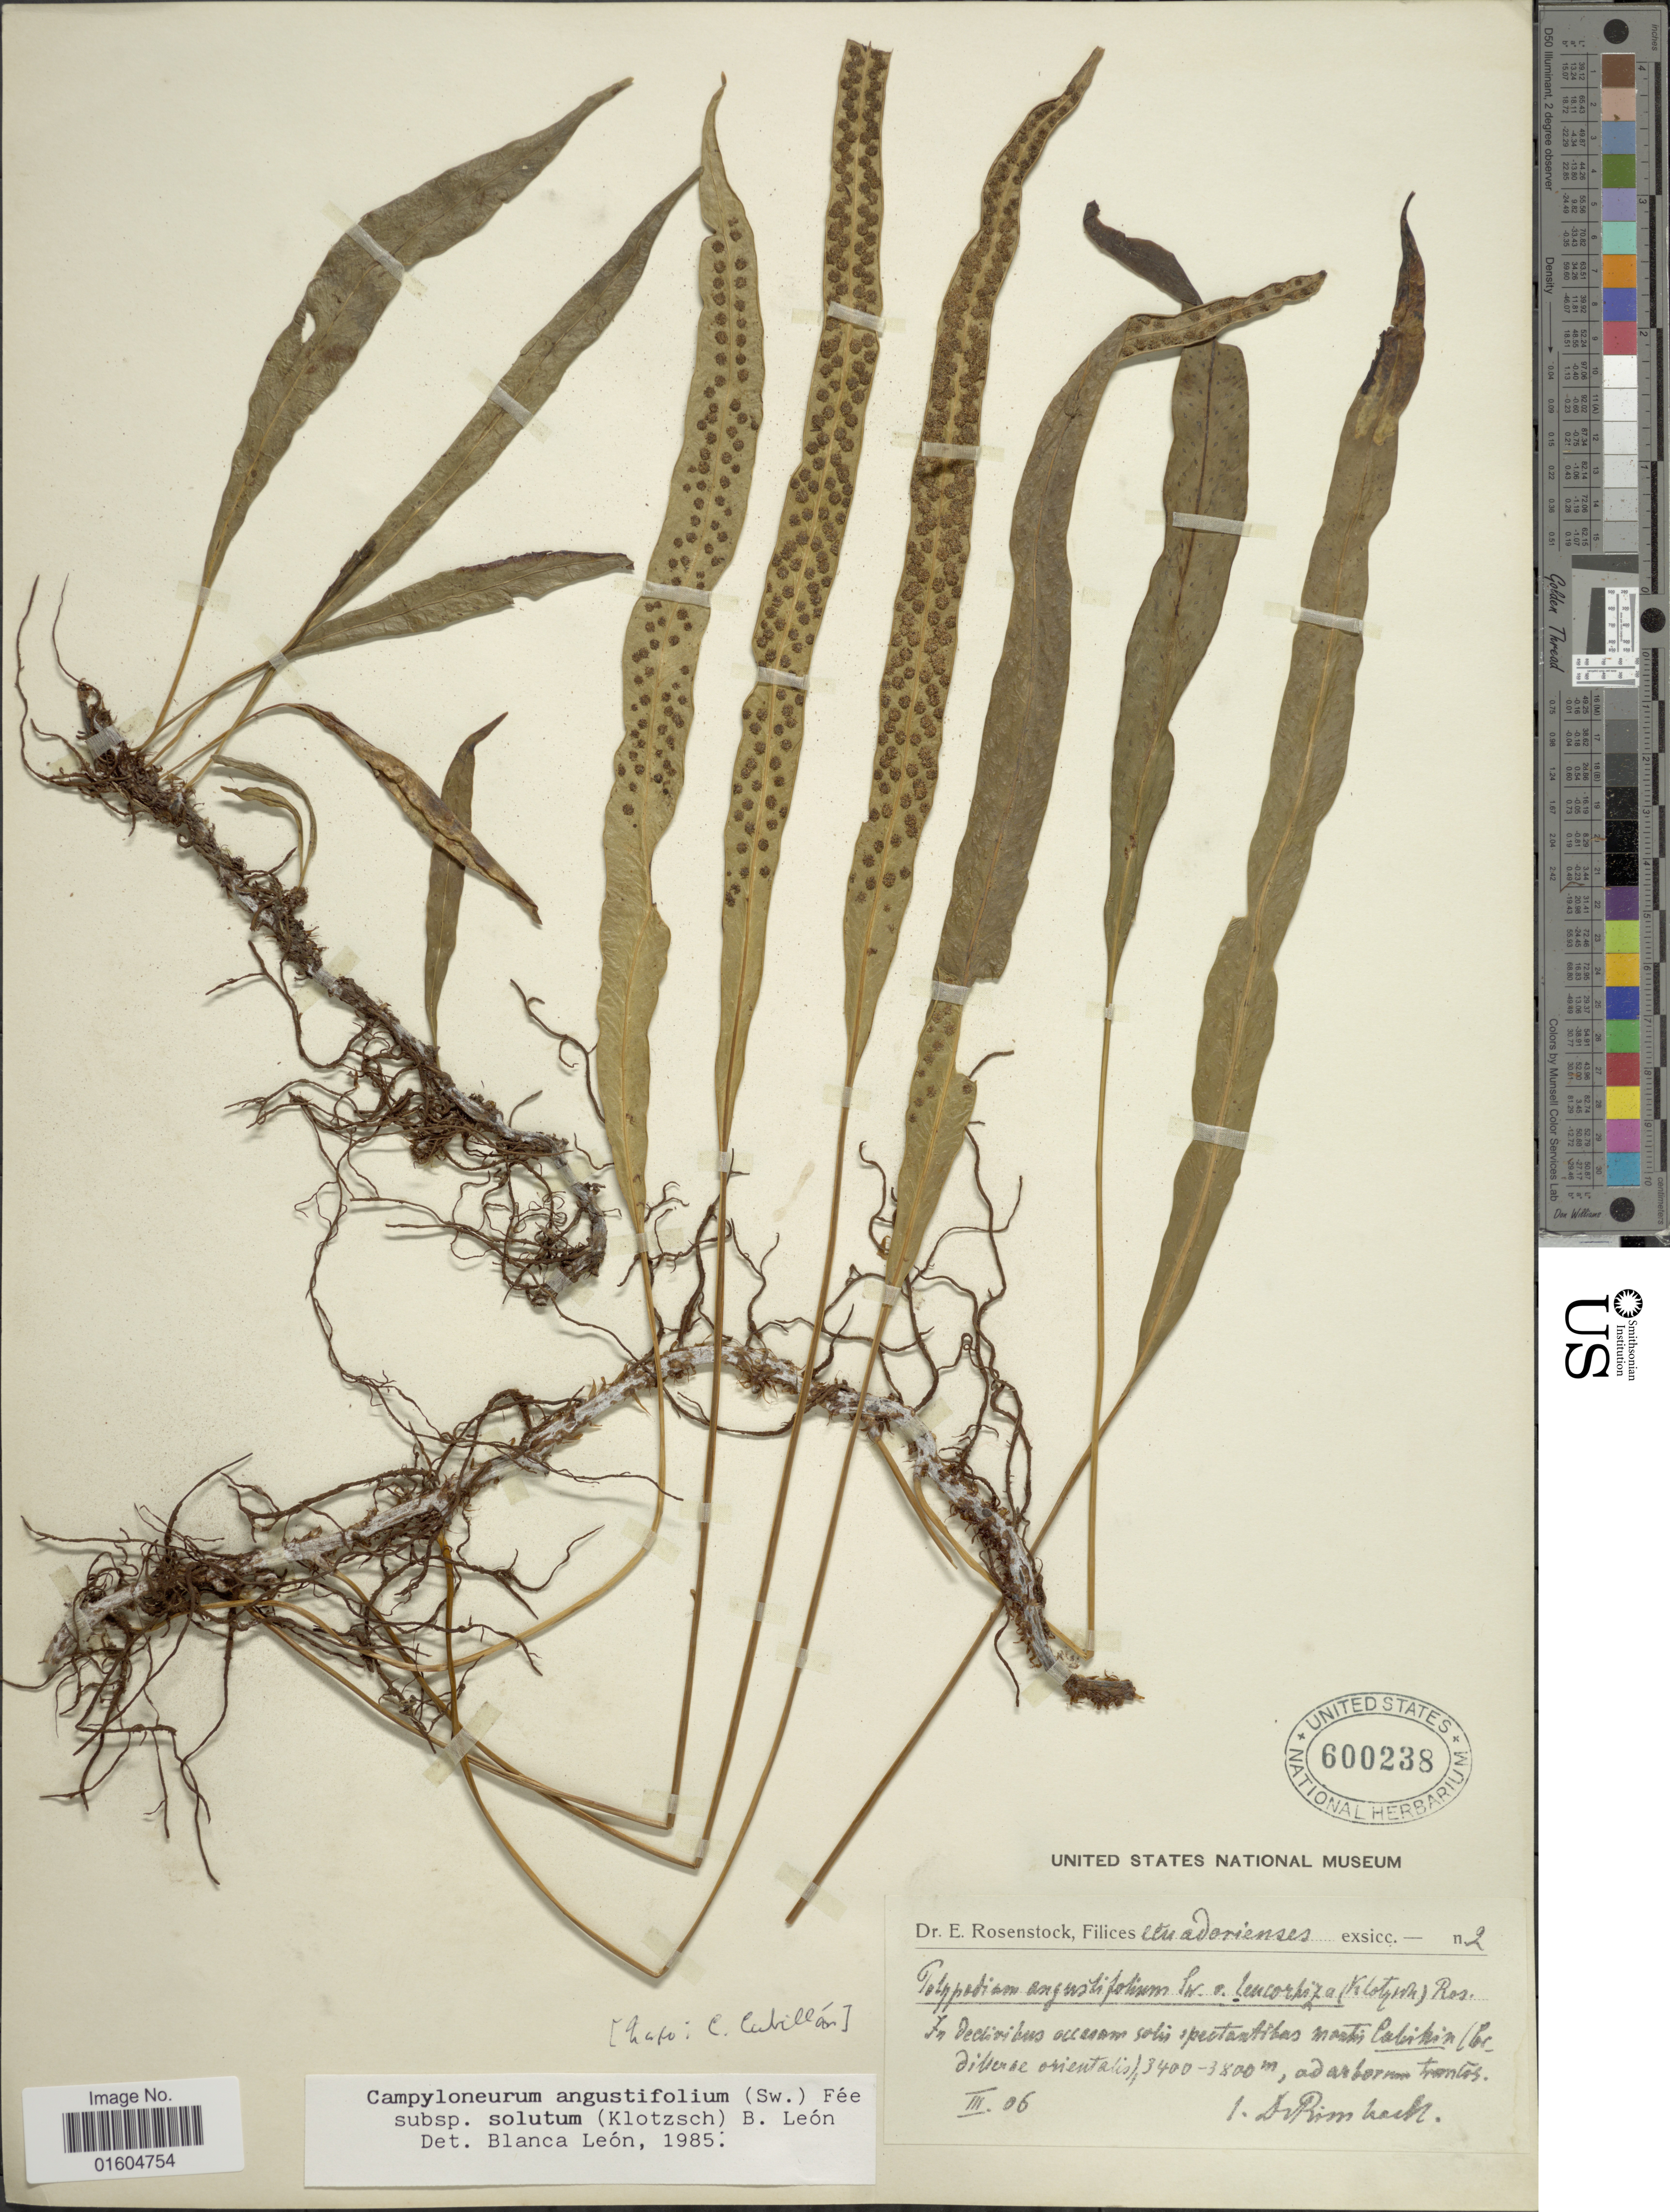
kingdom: Plantae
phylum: Tracheophyta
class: Polypodiopsida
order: Polypodiales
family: Polypodiaceae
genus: Campyloneurum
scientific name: Campyloneurum remotifolium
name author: (Hieron.) Lellinger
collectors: Rimbach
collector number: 2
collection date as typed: Transcribed d/m/y: /3/6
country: Ecuador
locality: Ecuadorienses, In declivibus solis spectantibus montis Cubillan (Cordillere orientalis)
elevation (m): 3400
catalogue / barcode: US 600238